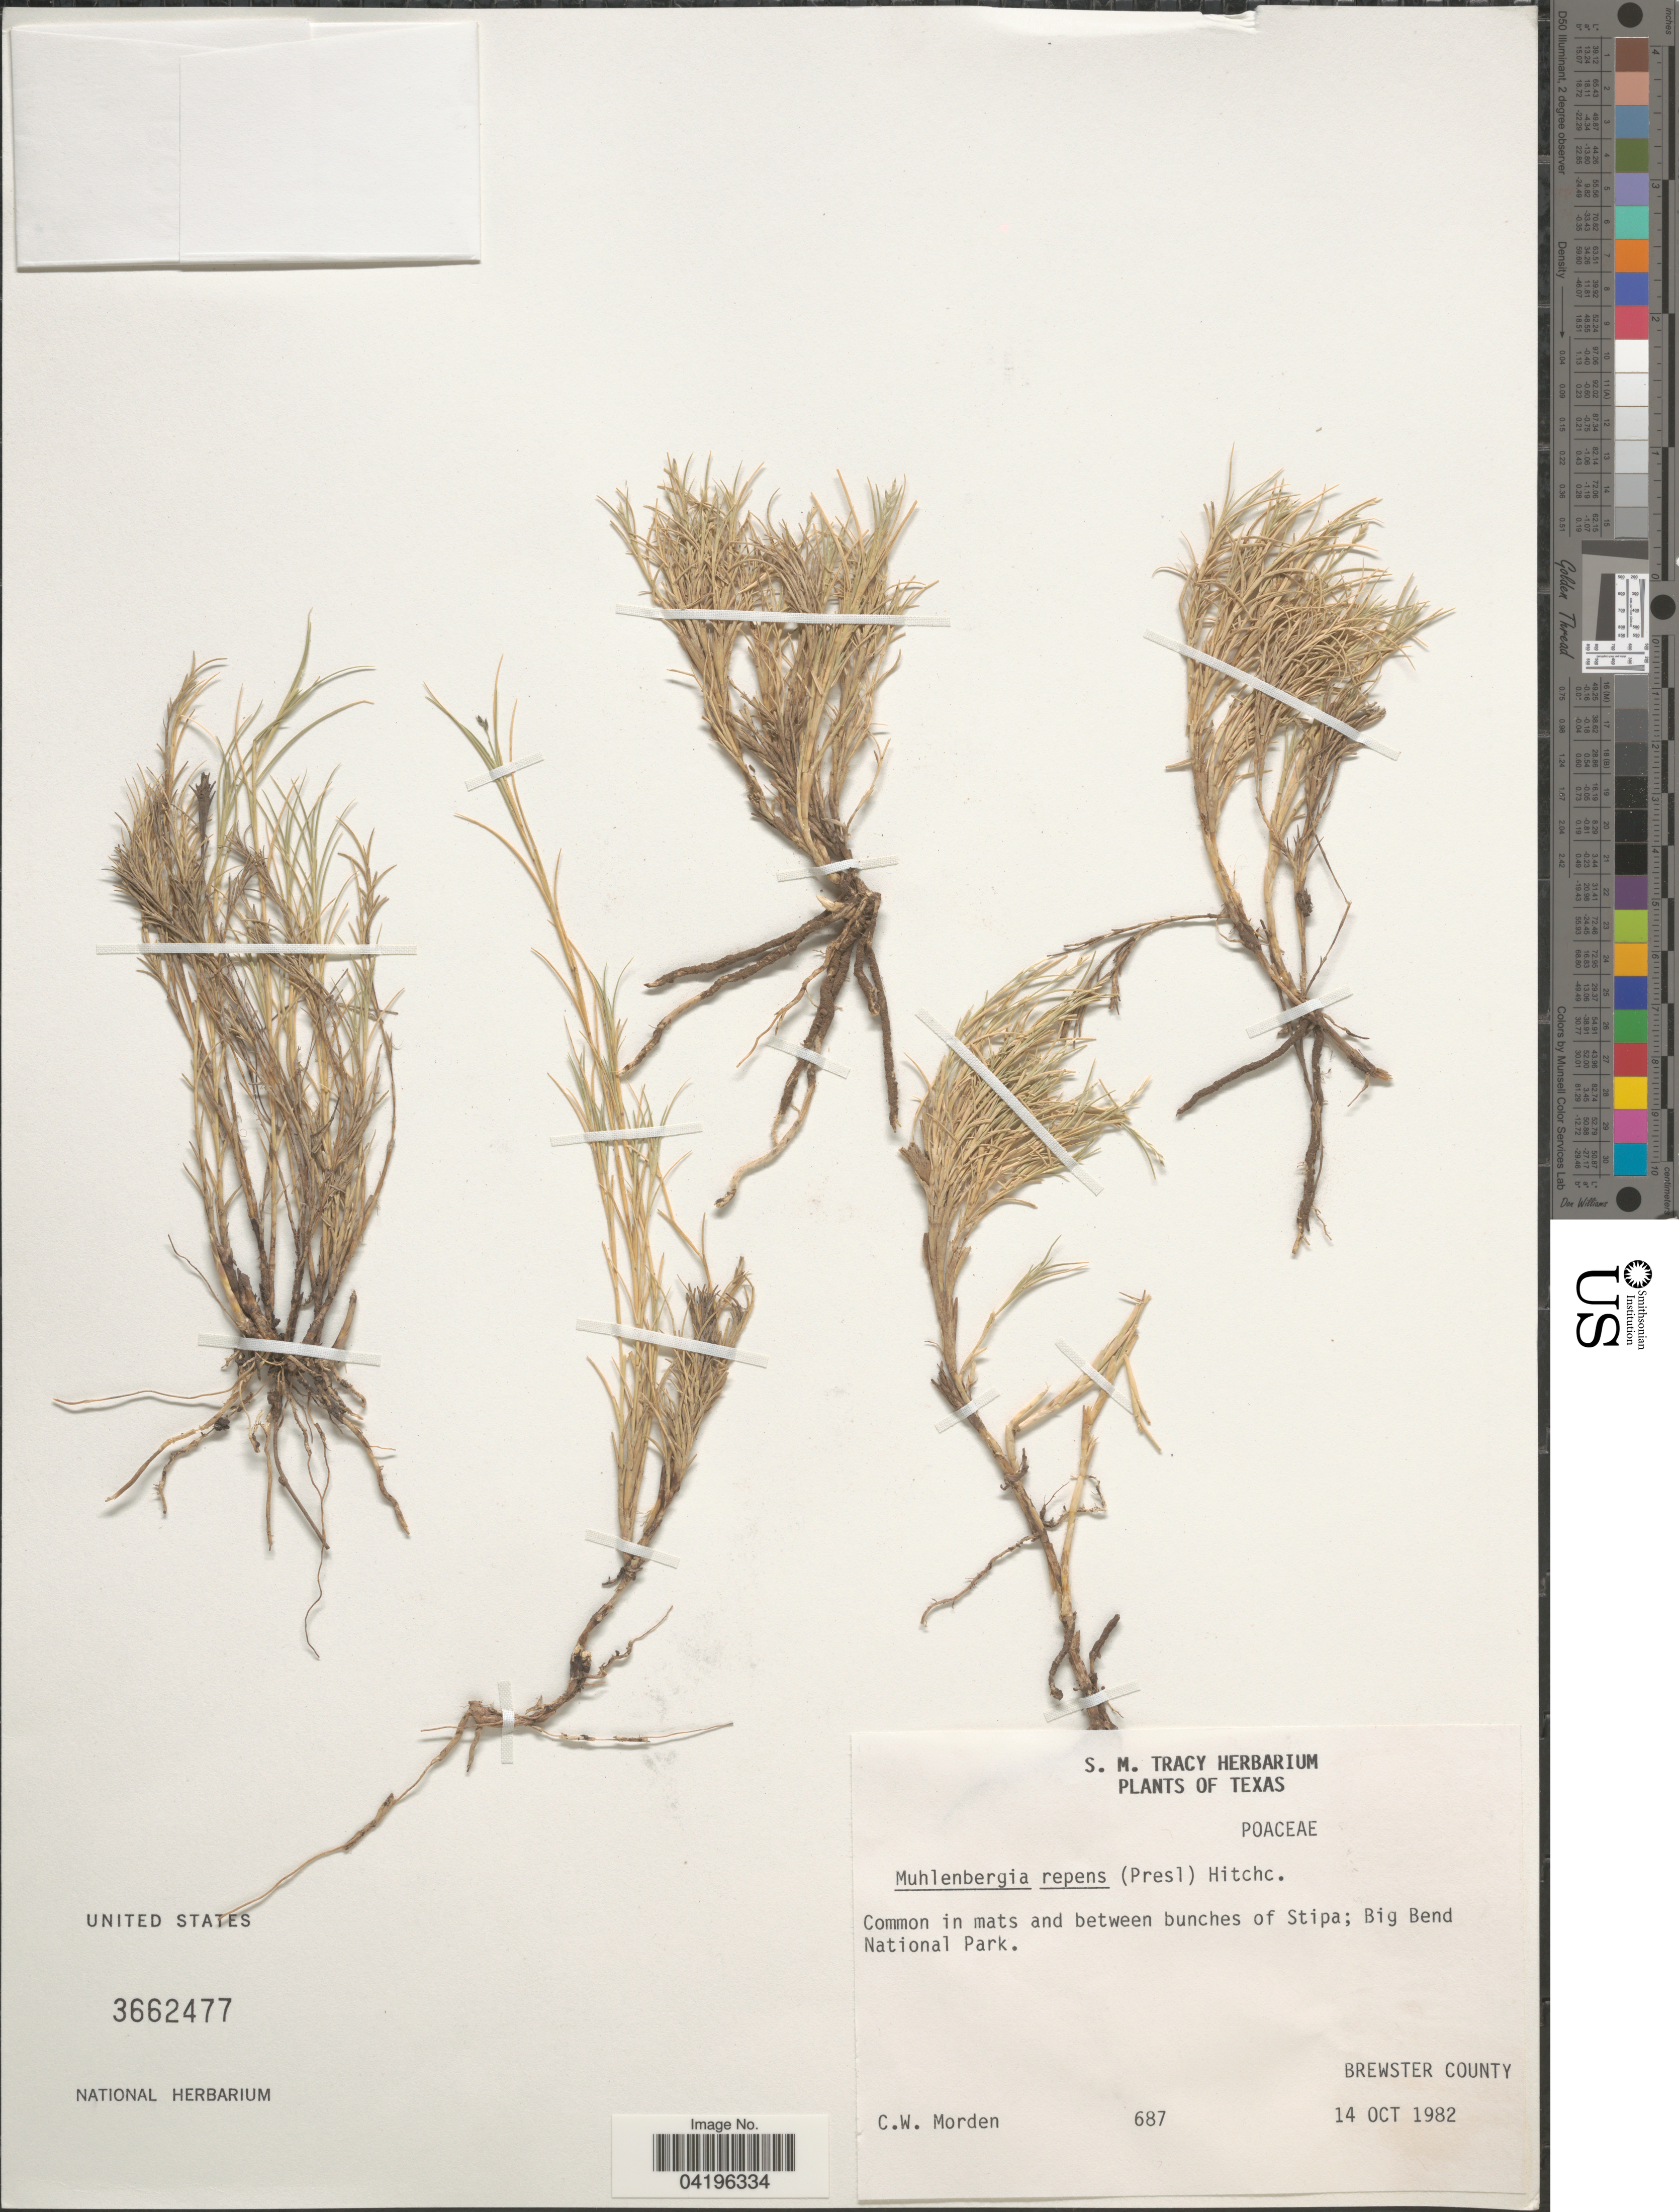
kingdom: Plantae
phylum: Tracheophyta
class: Liliopsida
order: Poales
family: Poaceae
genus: Muhlenbergia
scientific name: Muhlenbergia repens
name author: (J. Presl) Hitchc.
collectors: C. Morden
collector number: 687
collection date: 1982-10-14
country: United States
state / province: Texas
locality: Common in mats and between bunches of Stipa; Big Bend National Park. Brewster County.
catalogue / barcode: US 3662477